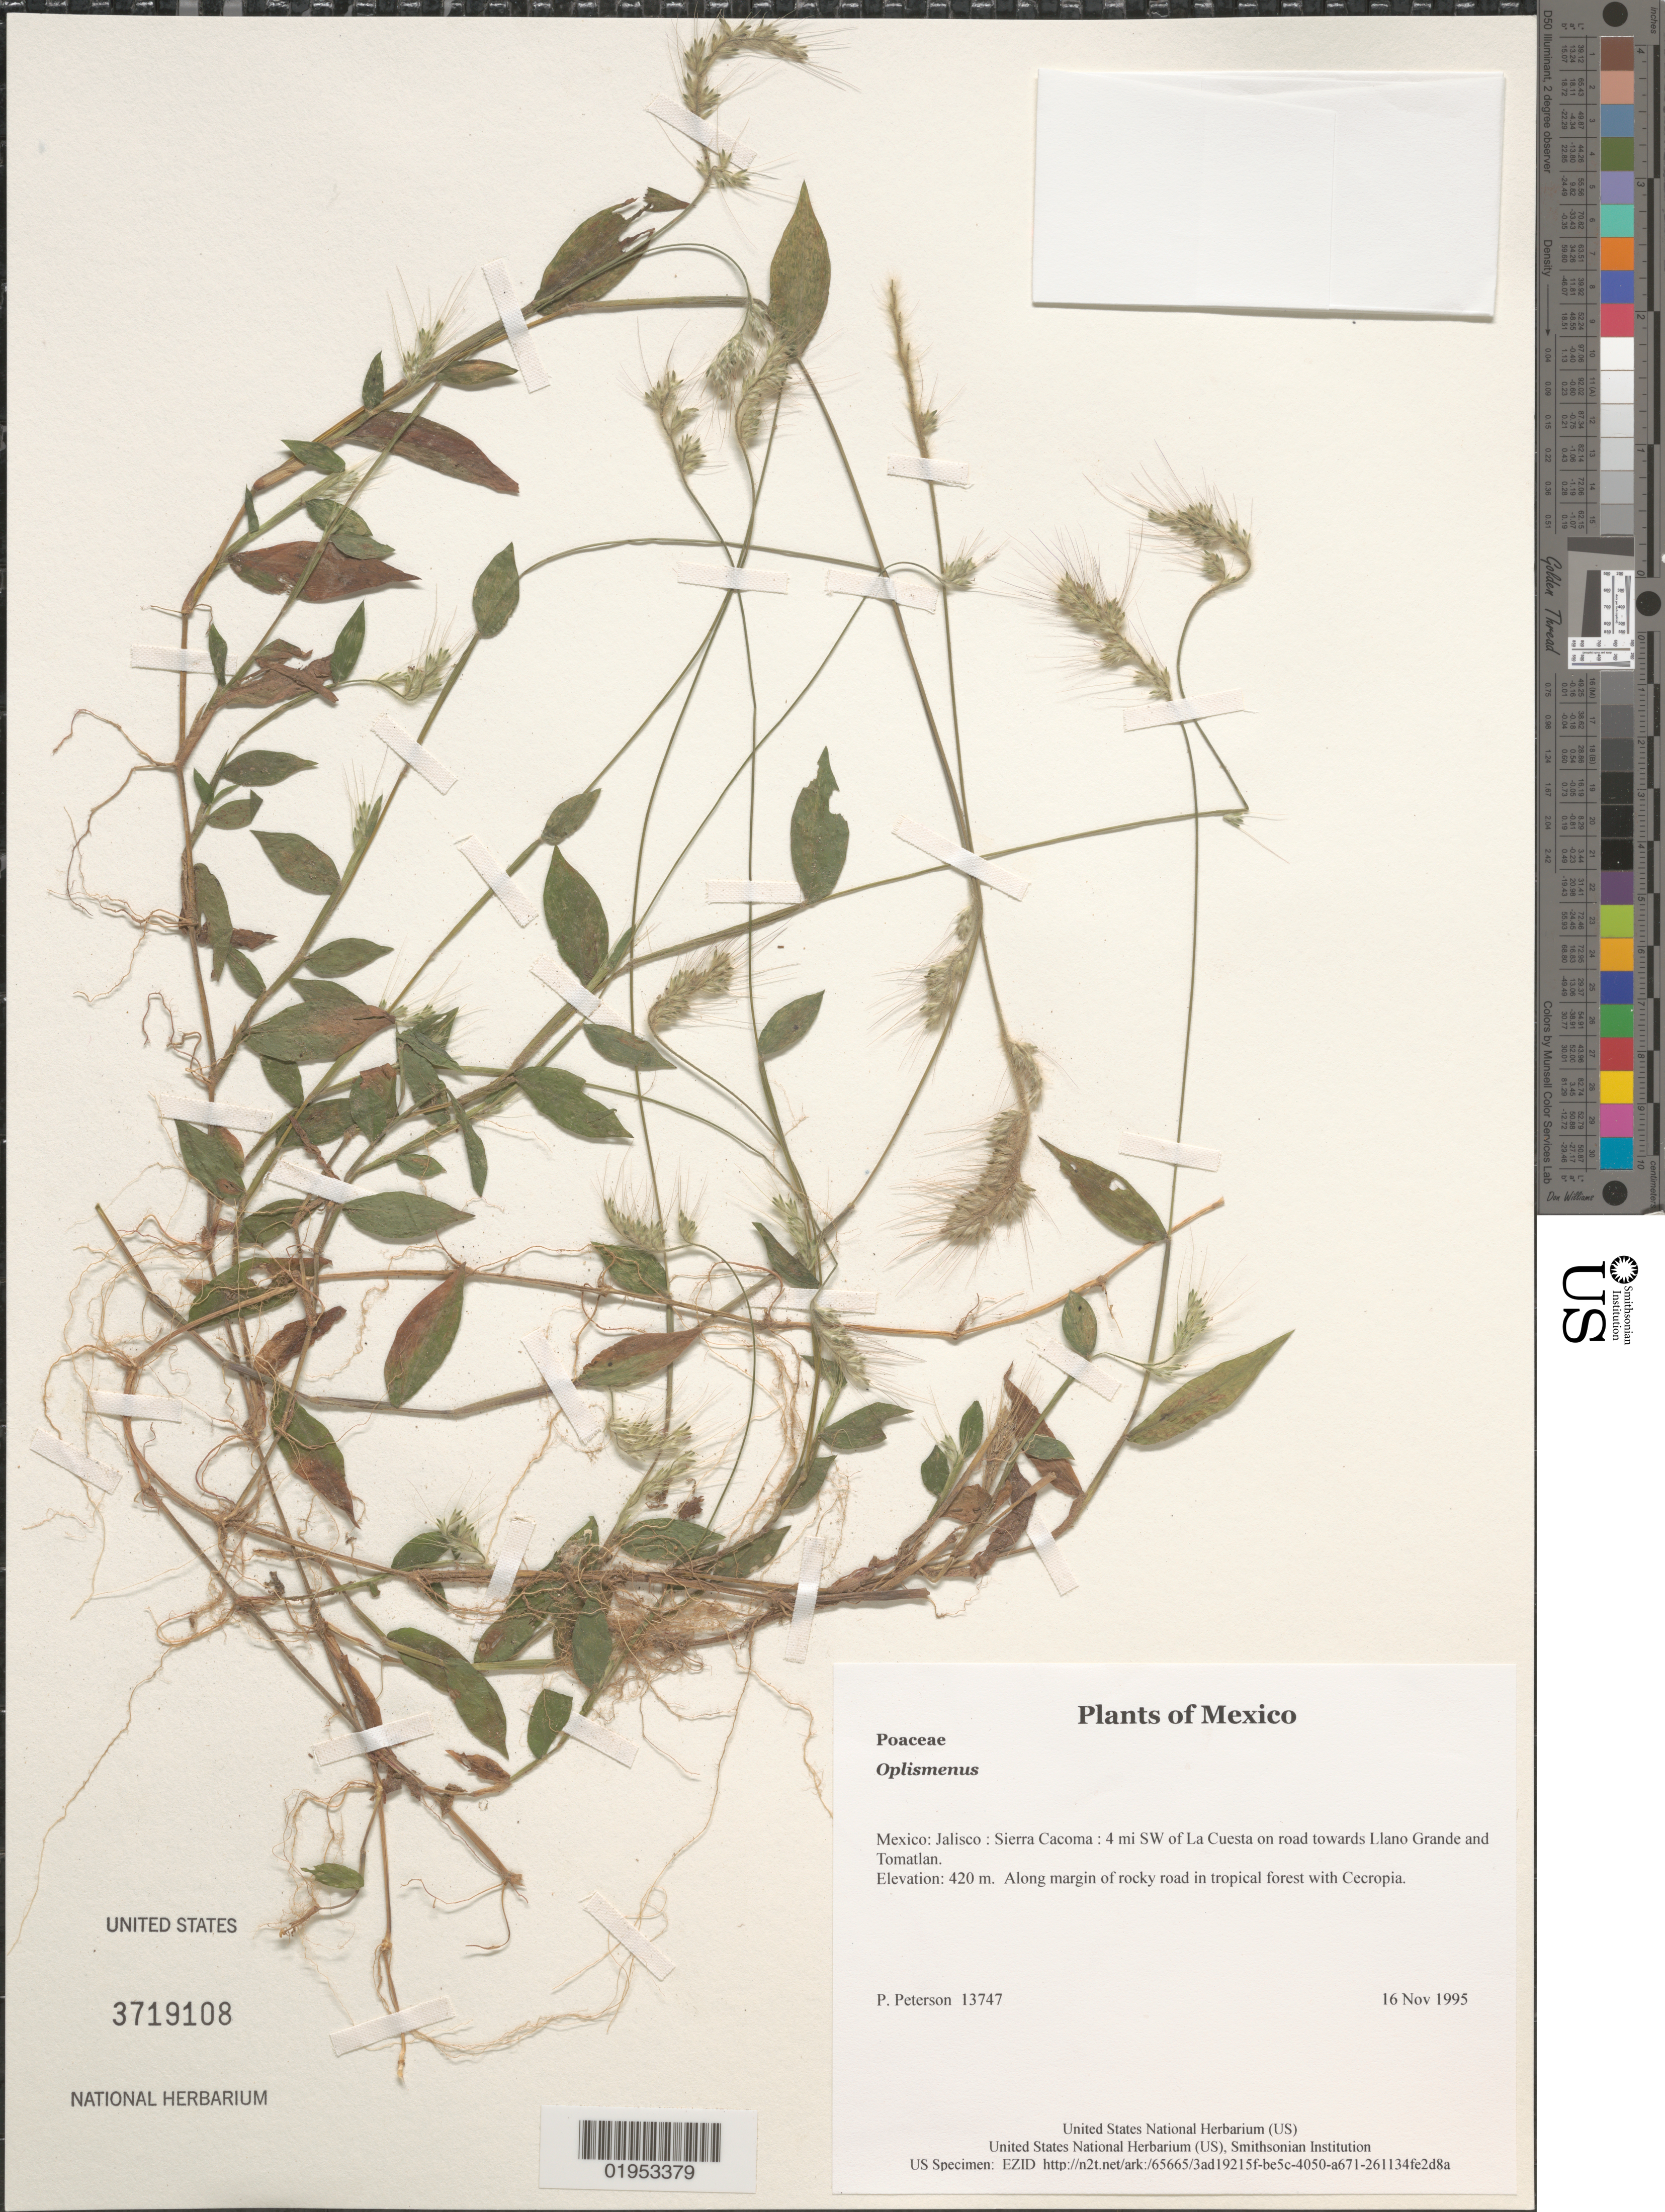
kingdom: Plantae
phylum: Tracheophyta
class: Liliopsida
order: Poales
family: Poaceae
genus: Oplismenus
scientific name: Oplismenus sp.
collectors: P. M. Peterson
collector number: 13747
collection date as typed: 16 Nov 1995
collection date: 1995-11-16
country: Mexico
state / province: Jalisco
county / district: Sierra Cacoma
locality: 4 mi SW of La Cuesta on road towards Llano Grande and Tomatlan.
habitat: Along margin of rocky road in tropical forest with Cecropia.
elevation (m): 420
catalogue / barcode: US 3719108